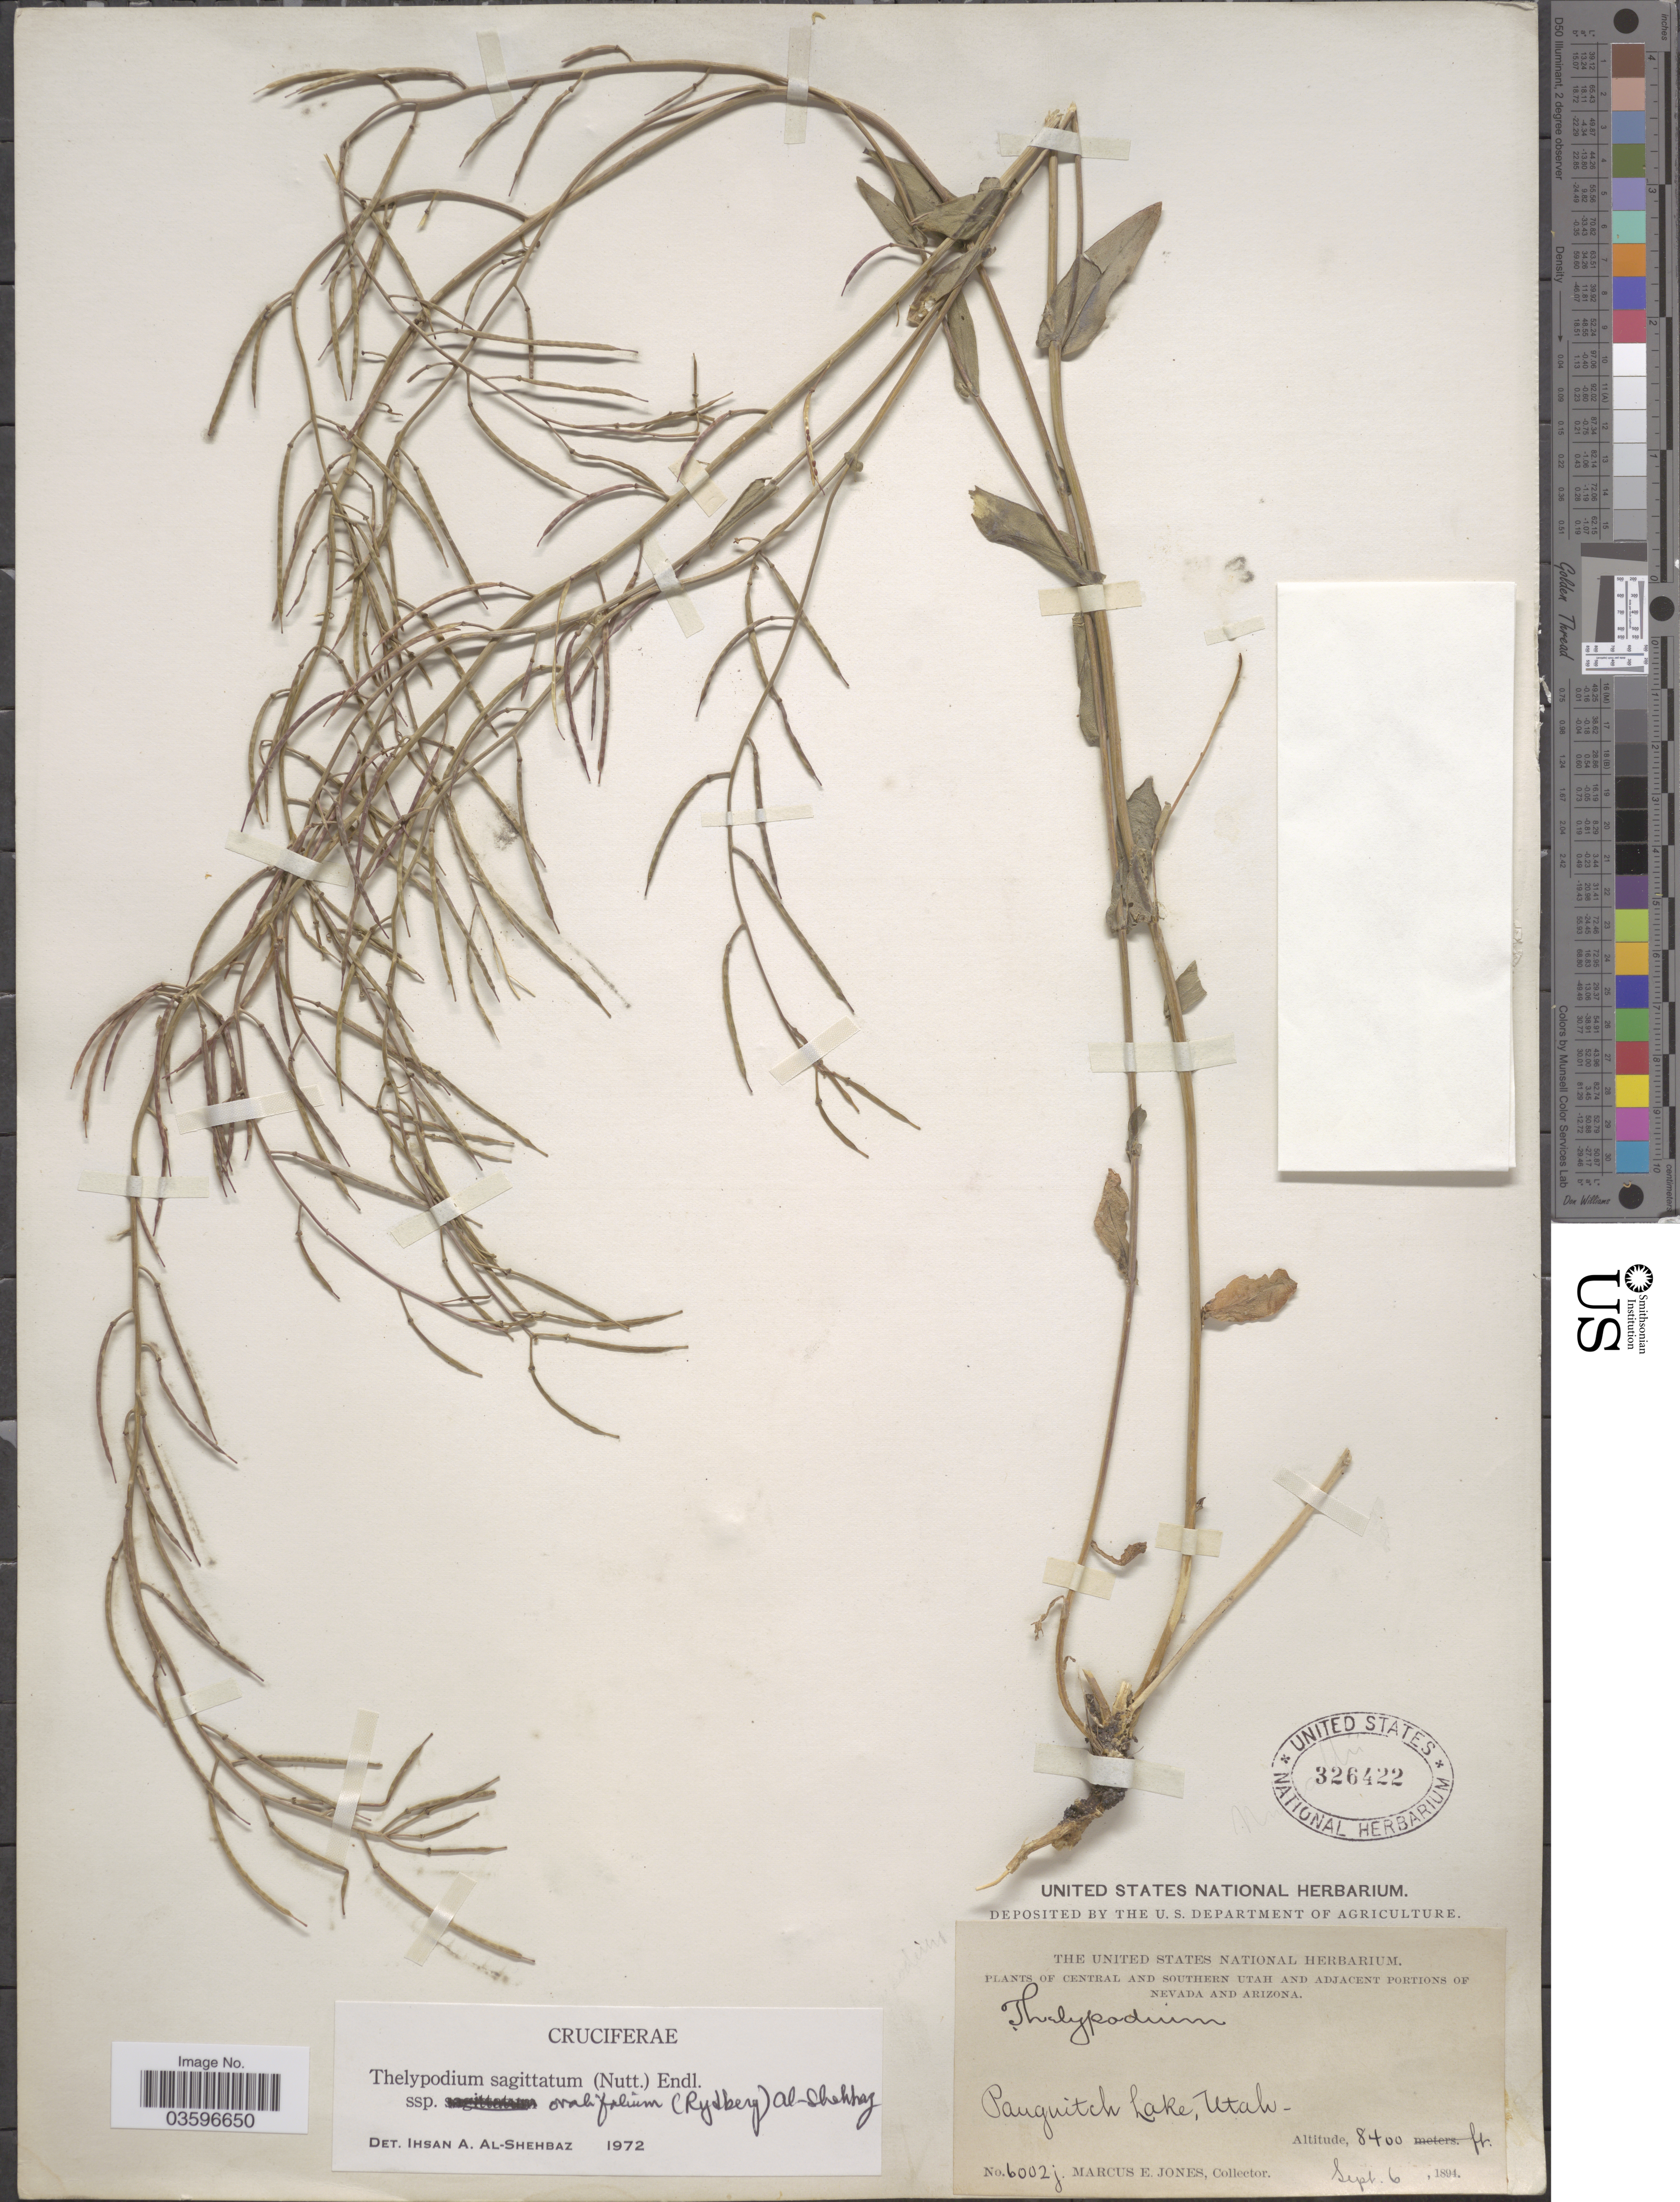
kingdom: Plantae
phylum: Tracheophyta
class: Magnoliopsida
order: Brassicales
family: Brassicaceae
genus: Thelypodium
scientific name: Thelypodium sagittatum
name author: (Nutt.) Endl.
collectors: M. E. Jones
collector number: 6002j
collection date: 1894-09-06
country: United States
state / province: Utah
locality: Central and Southern Utah. Panguitch Lake.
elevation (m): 2560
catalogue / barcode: US 326422